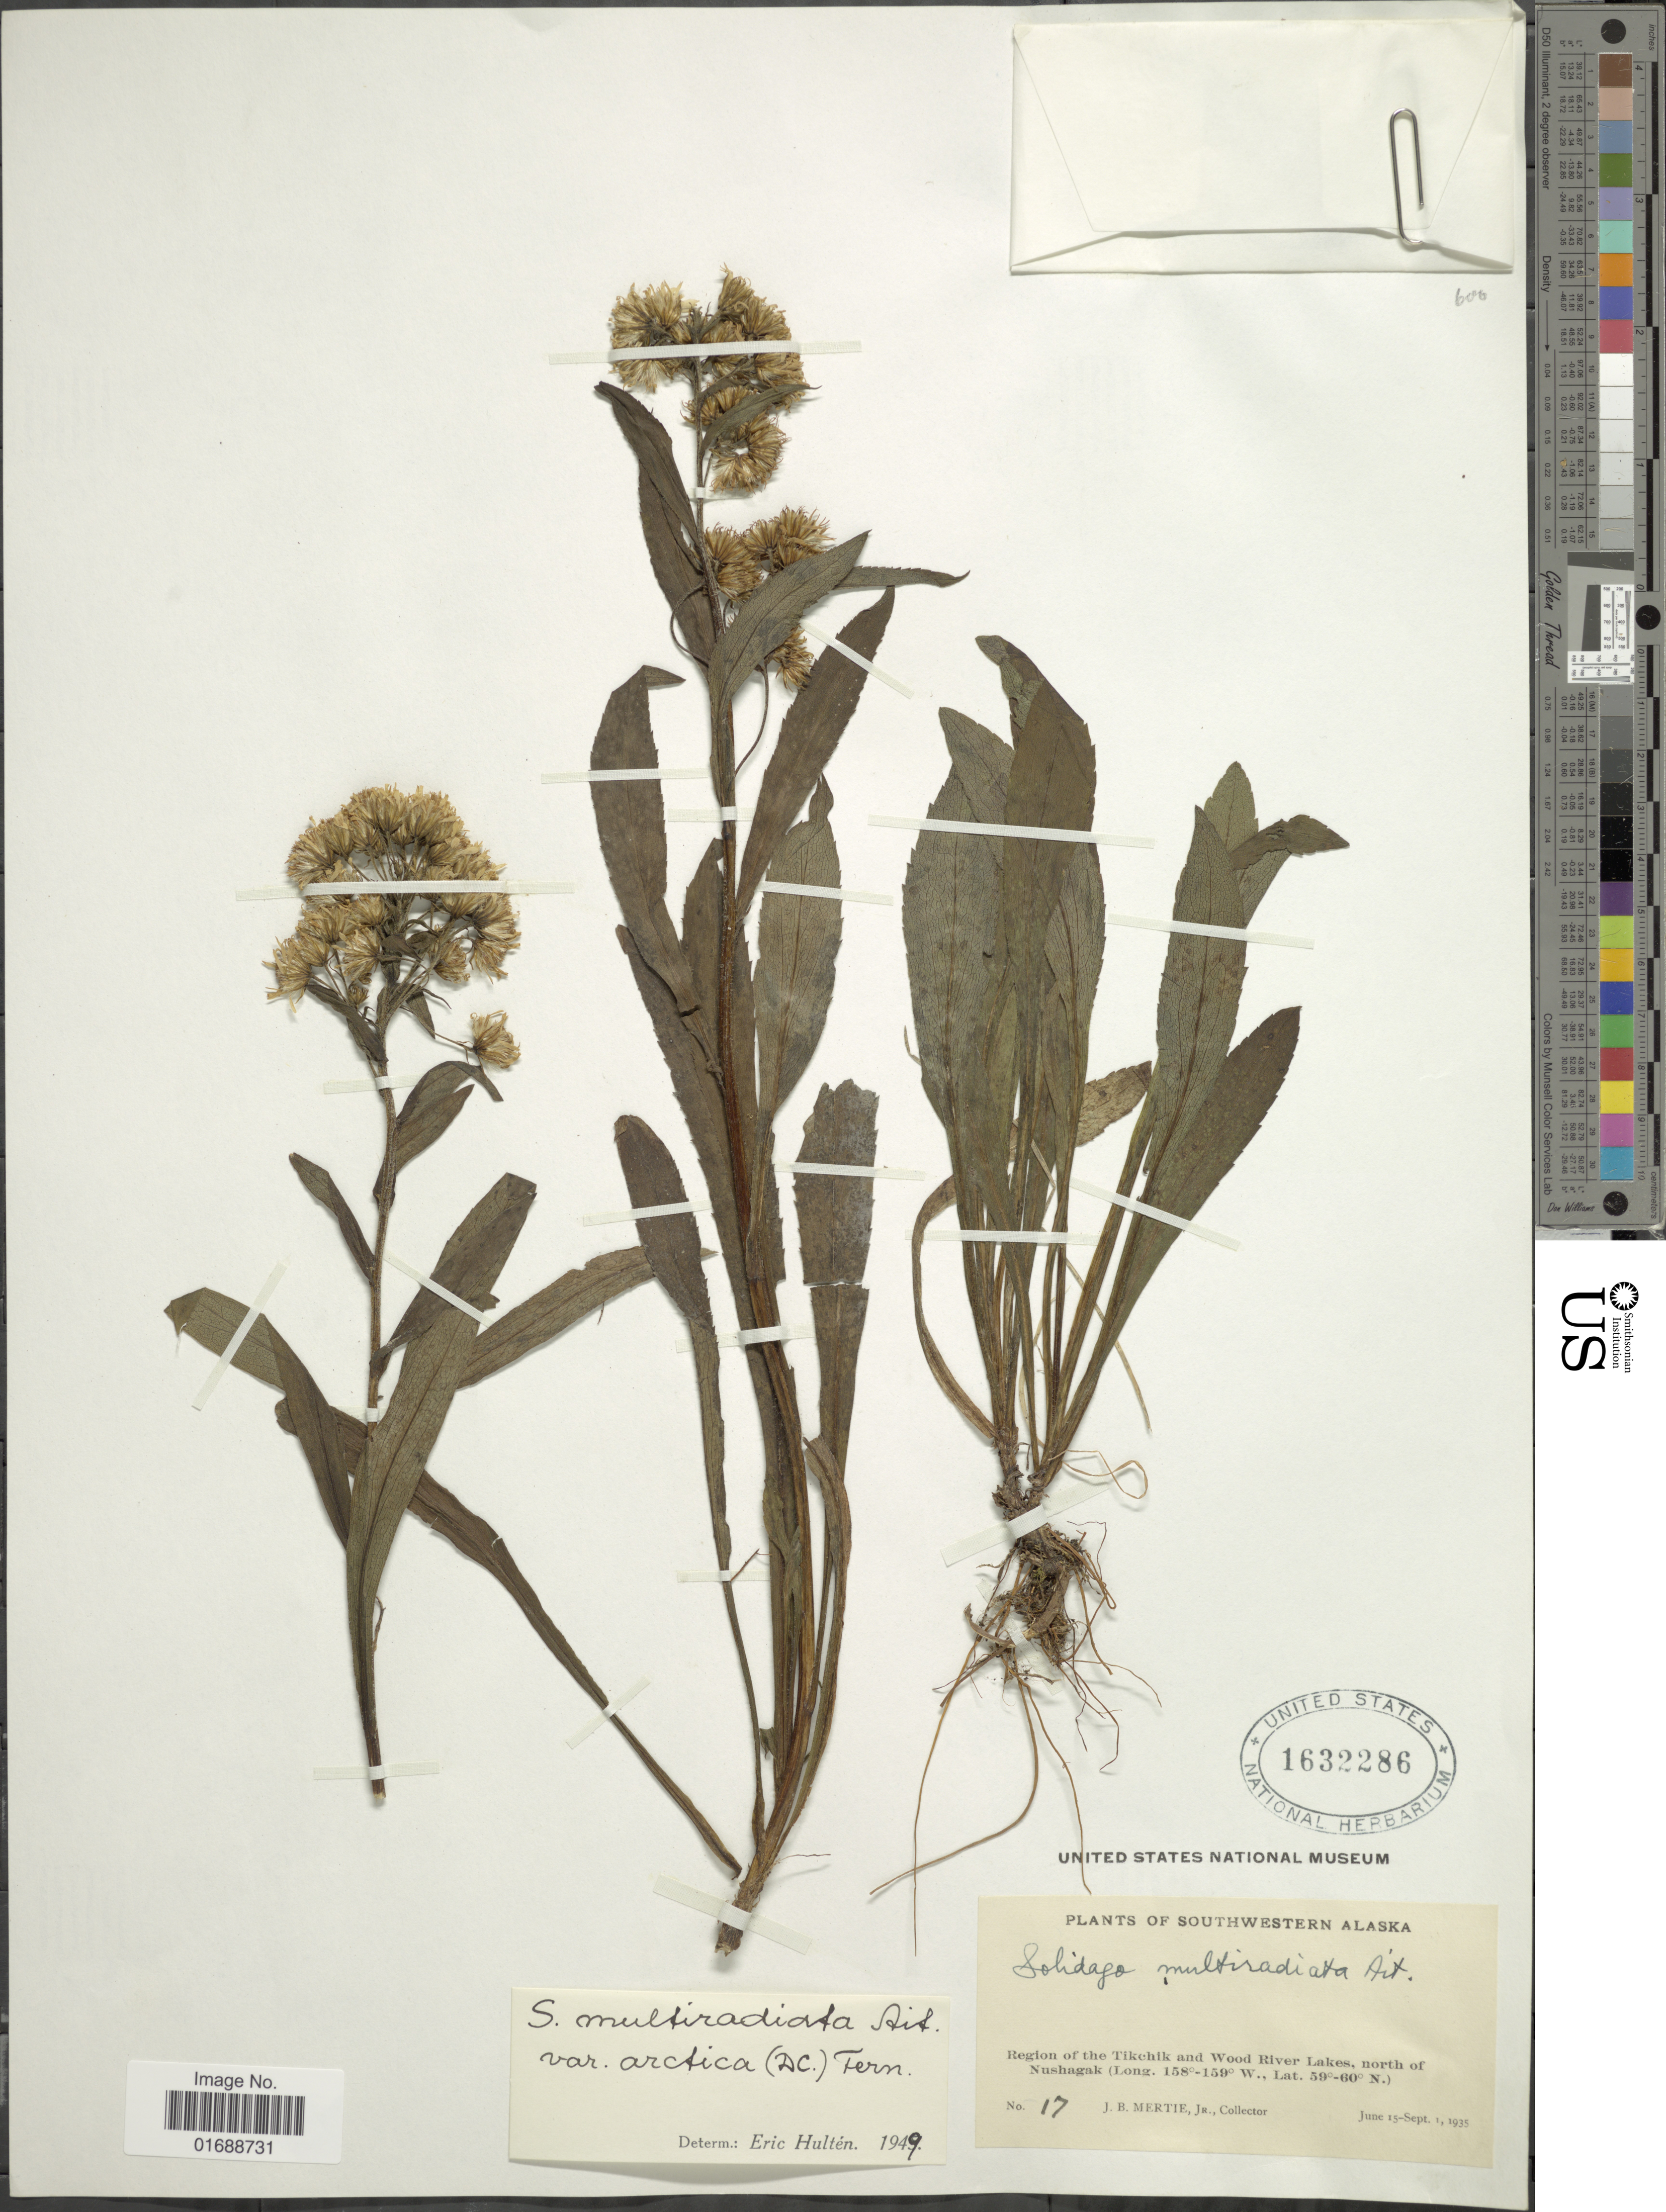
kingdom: Plantae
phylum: Tracheophyta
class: Magnoliopsida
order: Asterales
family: Asteraceae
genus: Solidago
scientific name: Solidago multiradiata var. arctica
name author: (DC.) Fernald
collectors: J. Mertie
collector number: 17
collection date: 1935-06-15/1935-09-01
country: United States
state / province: Alaska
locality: Southwestern Alaska, Region of the Tikchik and Wood River Lakes, north of Nushagak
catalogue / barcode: US 1632286